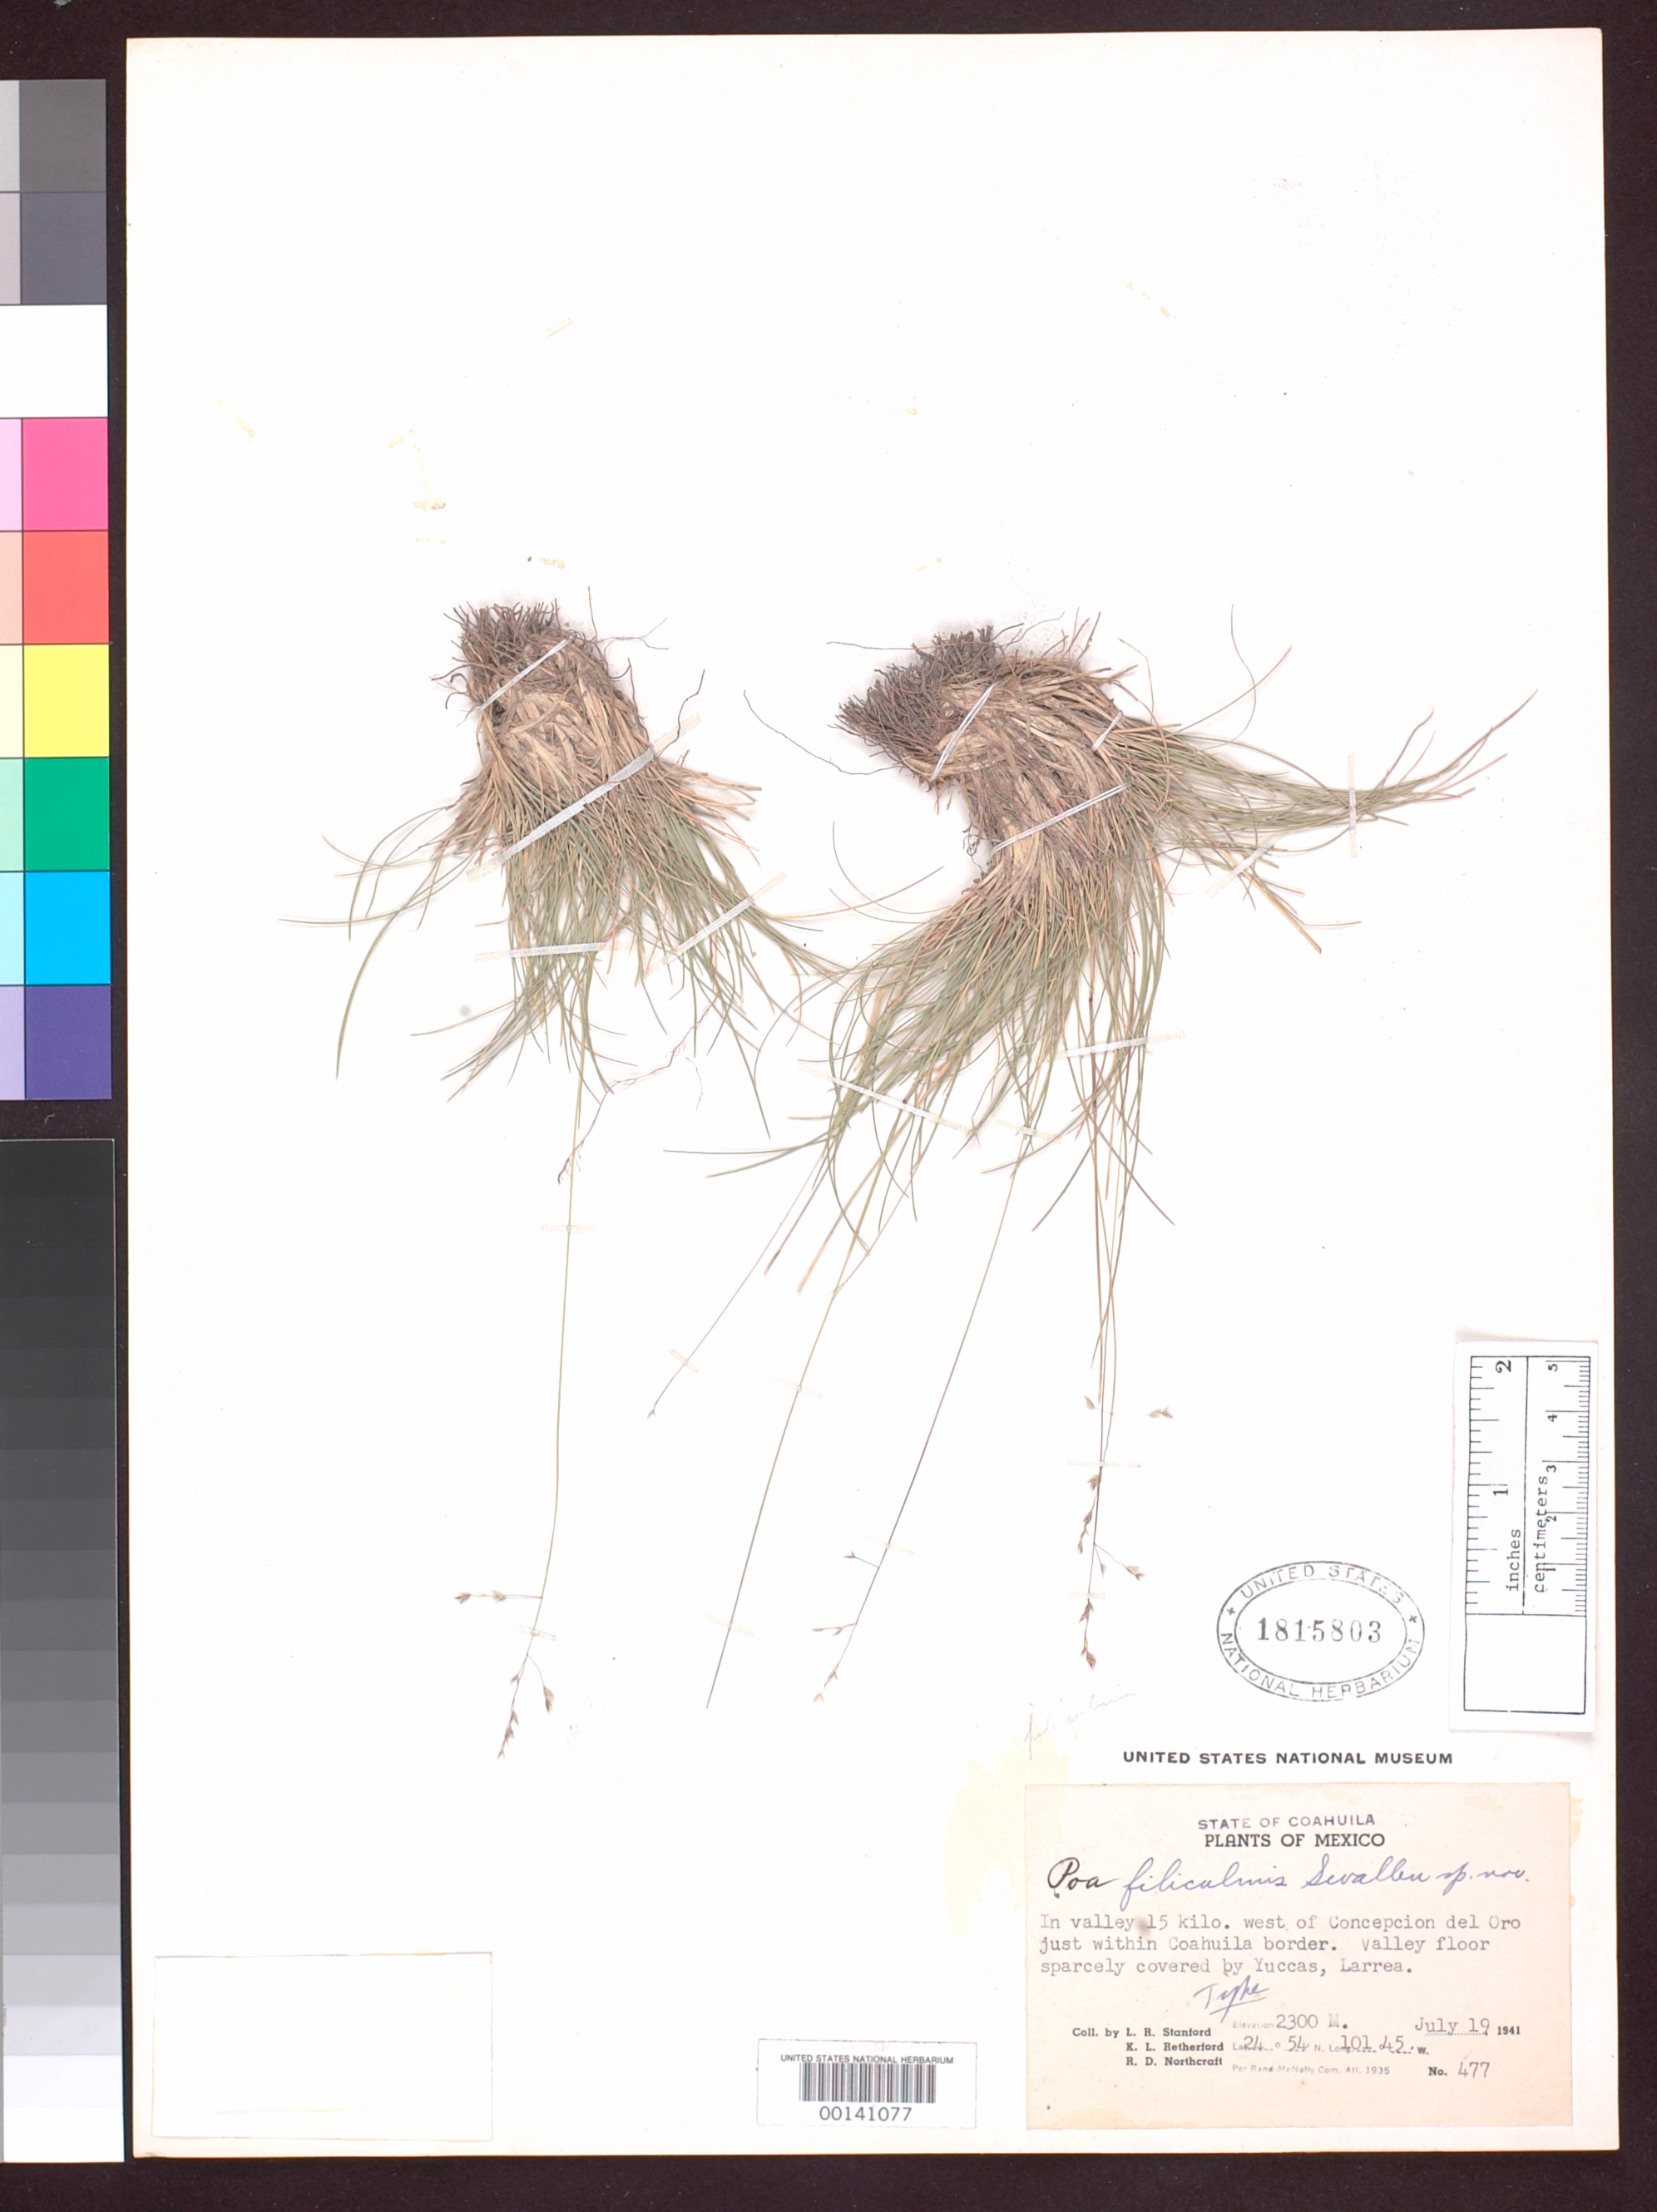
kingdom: Plantae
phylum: Tracheophyta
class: Liliopsida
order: Poales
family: Poaceae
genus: Poa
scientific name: Poa filiculmis Swallen, nom. illeg.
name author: Swallen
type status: Holotype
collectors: L. R. Stanford, K. Retherford & R. Northcraft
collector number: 477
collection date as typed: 19 Jul 1941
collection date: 1941-07-19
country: Mexico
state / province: Coahuila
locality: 15 km W of Concepcion del Oro, within Coahuila border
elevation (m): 2300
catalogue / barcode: US 1815803